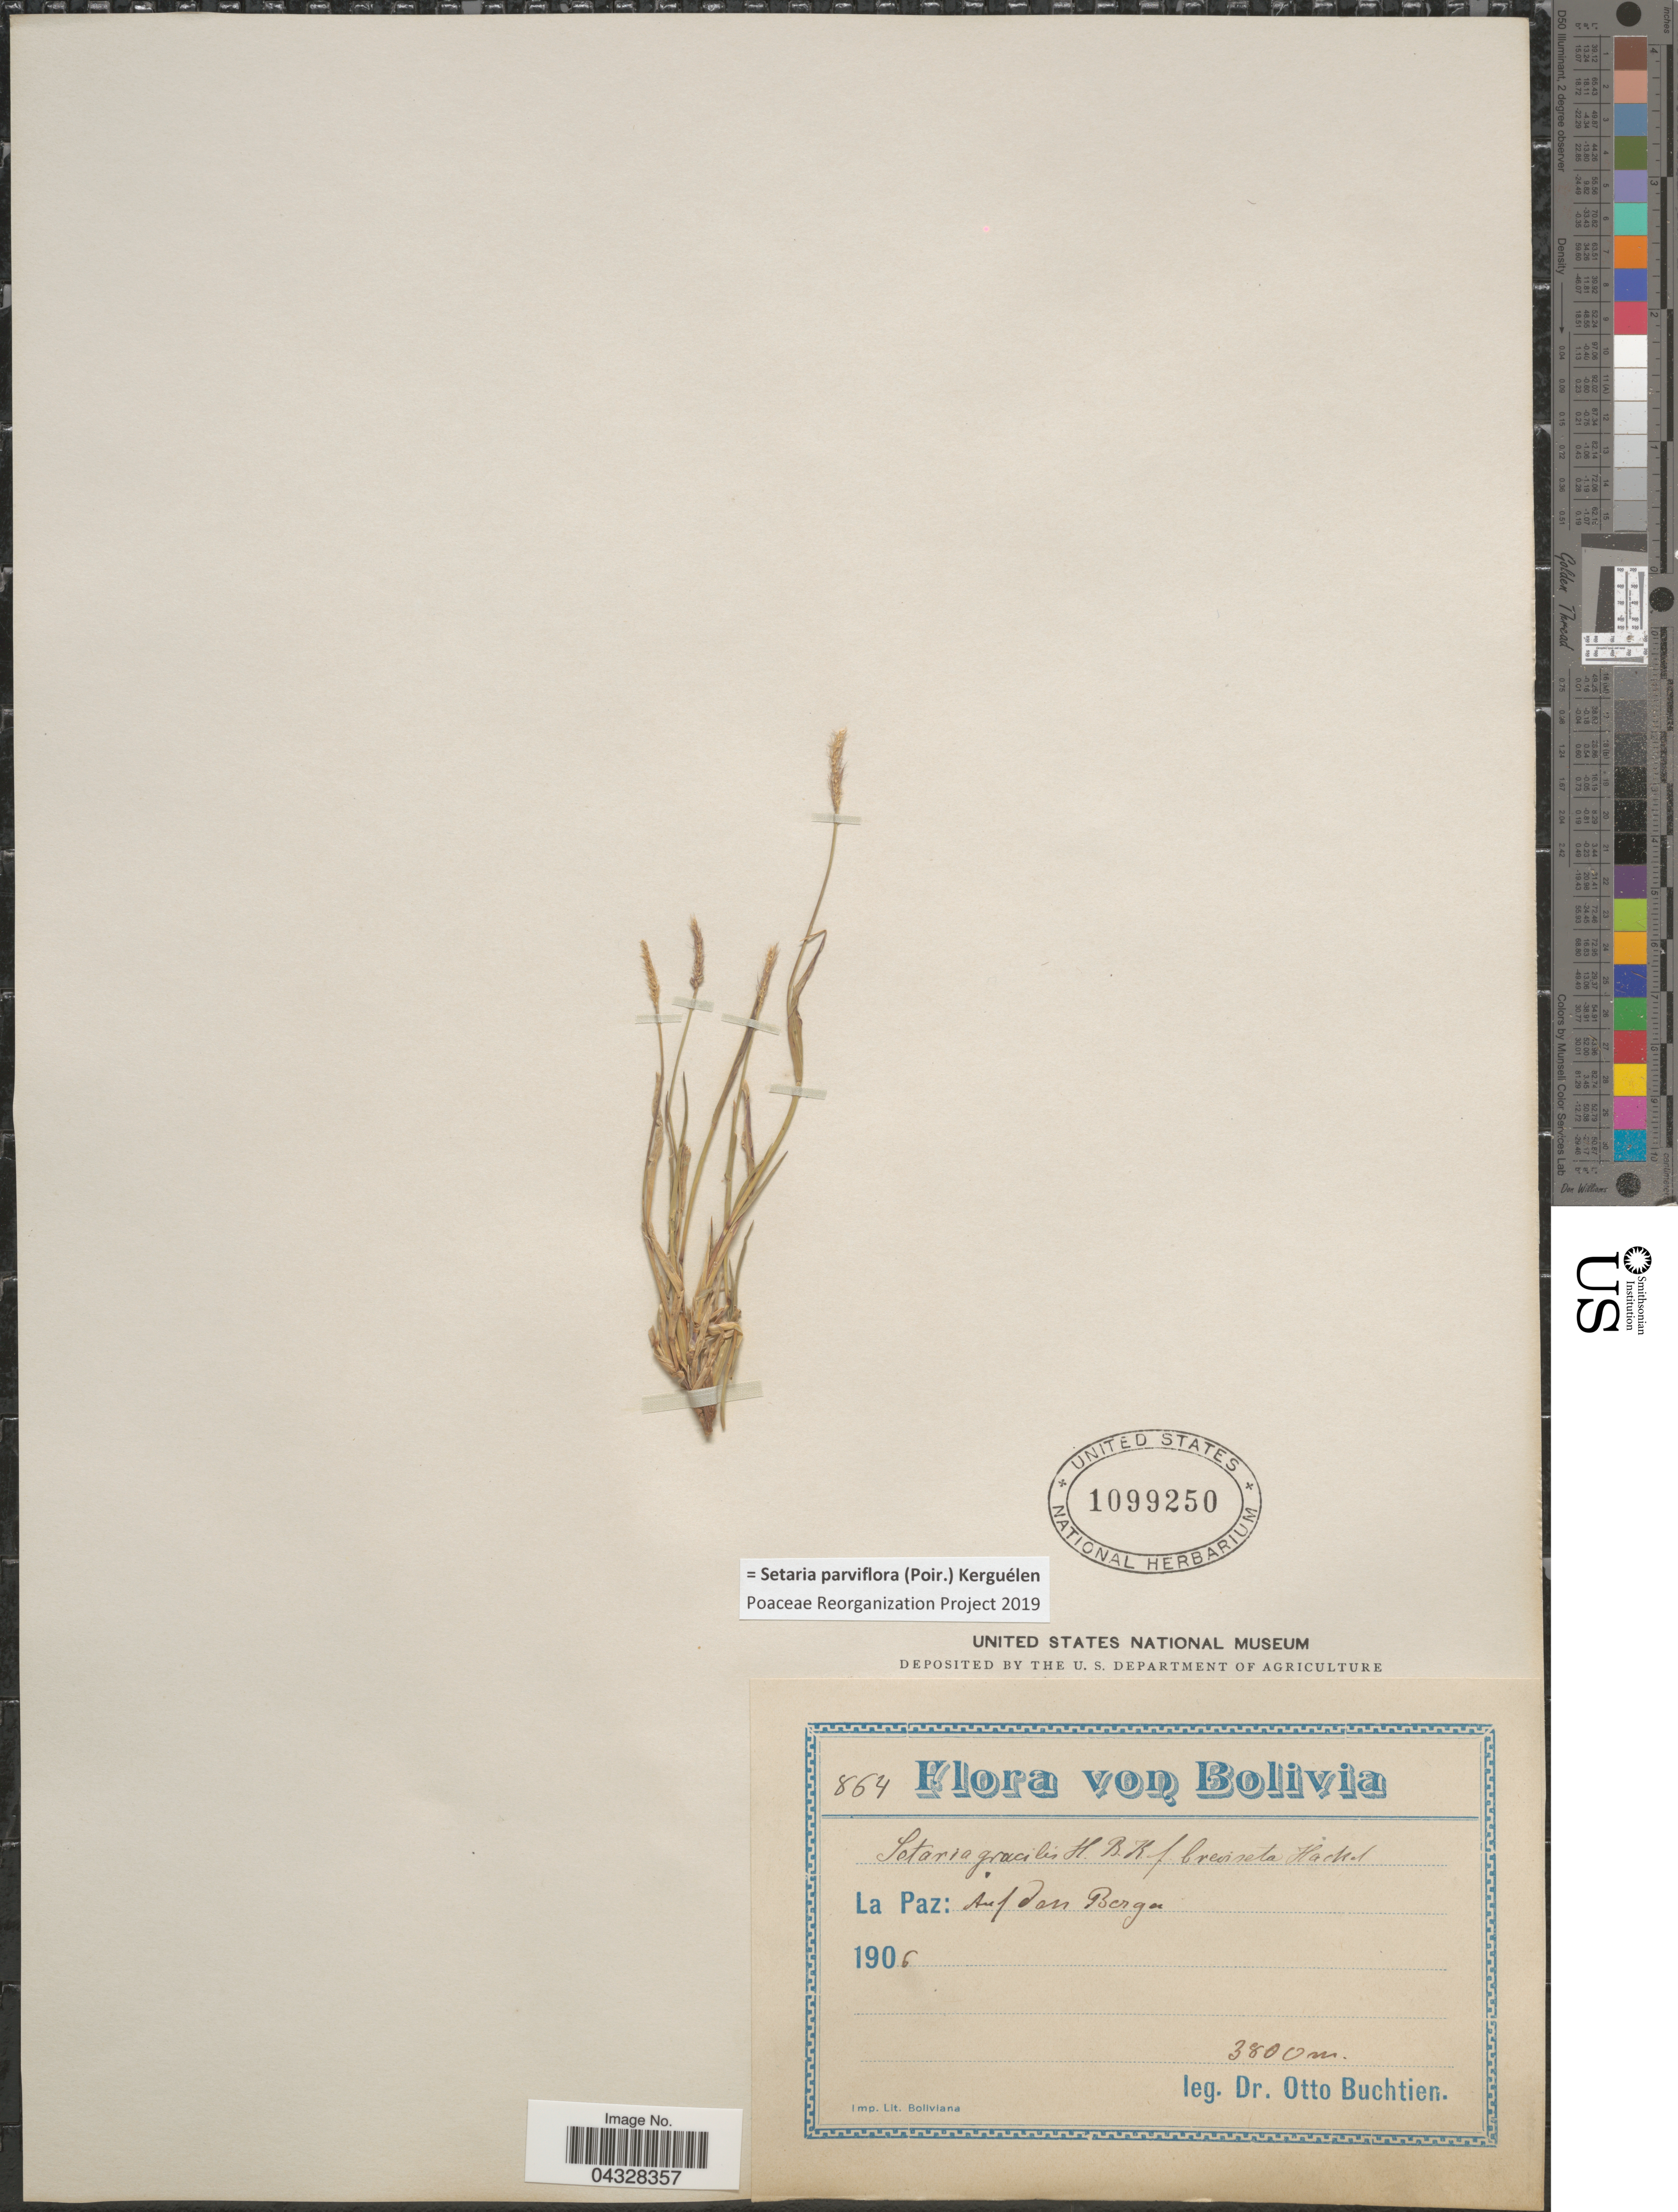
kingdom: Plantae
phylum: Tracheophyta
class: Liliopsida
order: Poales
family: Poaceae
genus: Setaria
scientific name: Setaria parviflora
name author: (Poir.) Kerguélen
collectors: O. Buchtien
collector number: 864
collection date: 1906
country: Bolivia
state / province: La Paz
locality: Auf den Bergen.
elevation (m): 3800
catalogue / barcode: US 1099250